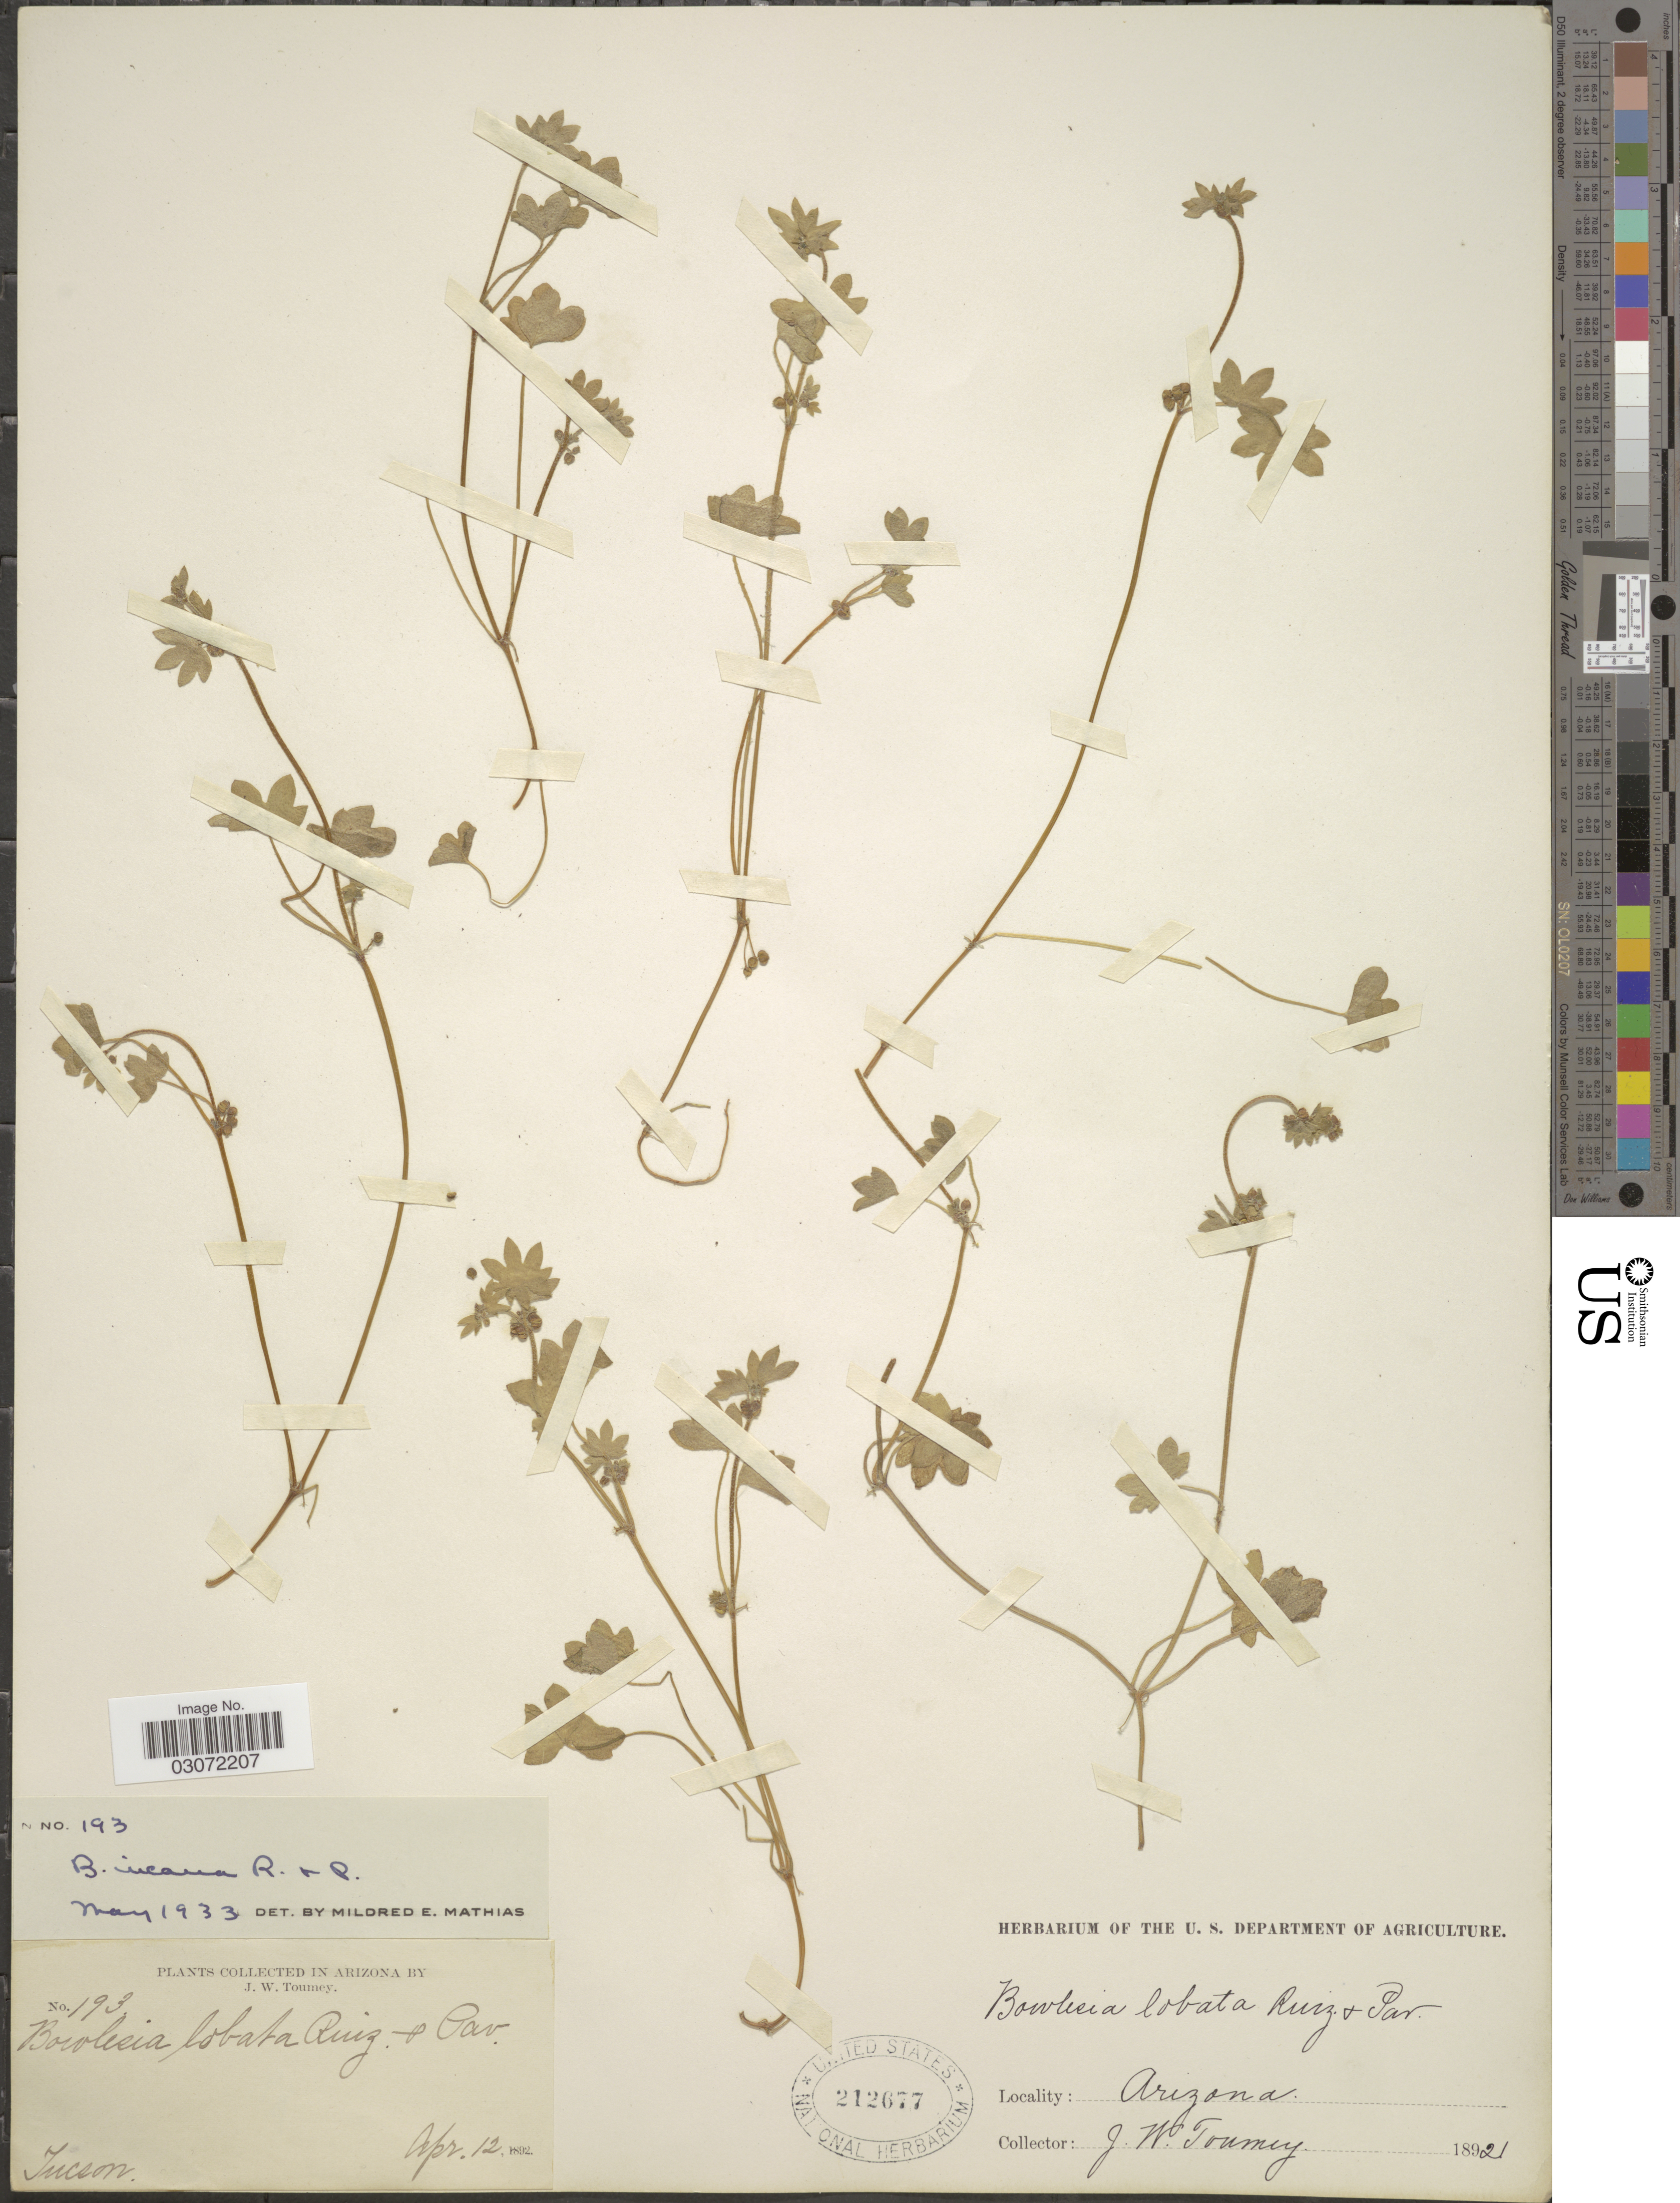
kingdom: Plantae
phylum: Tracheophyta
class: Magnoliopsida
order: Apiales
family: Apiaceae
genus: Bowlesia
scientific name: Bowlesia incana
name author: Ruiz & Pav.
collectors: J. W. Toumey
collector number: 193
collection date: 1892-04-12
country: United States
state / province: Arizona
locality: Tucson.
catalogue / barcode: US 212677